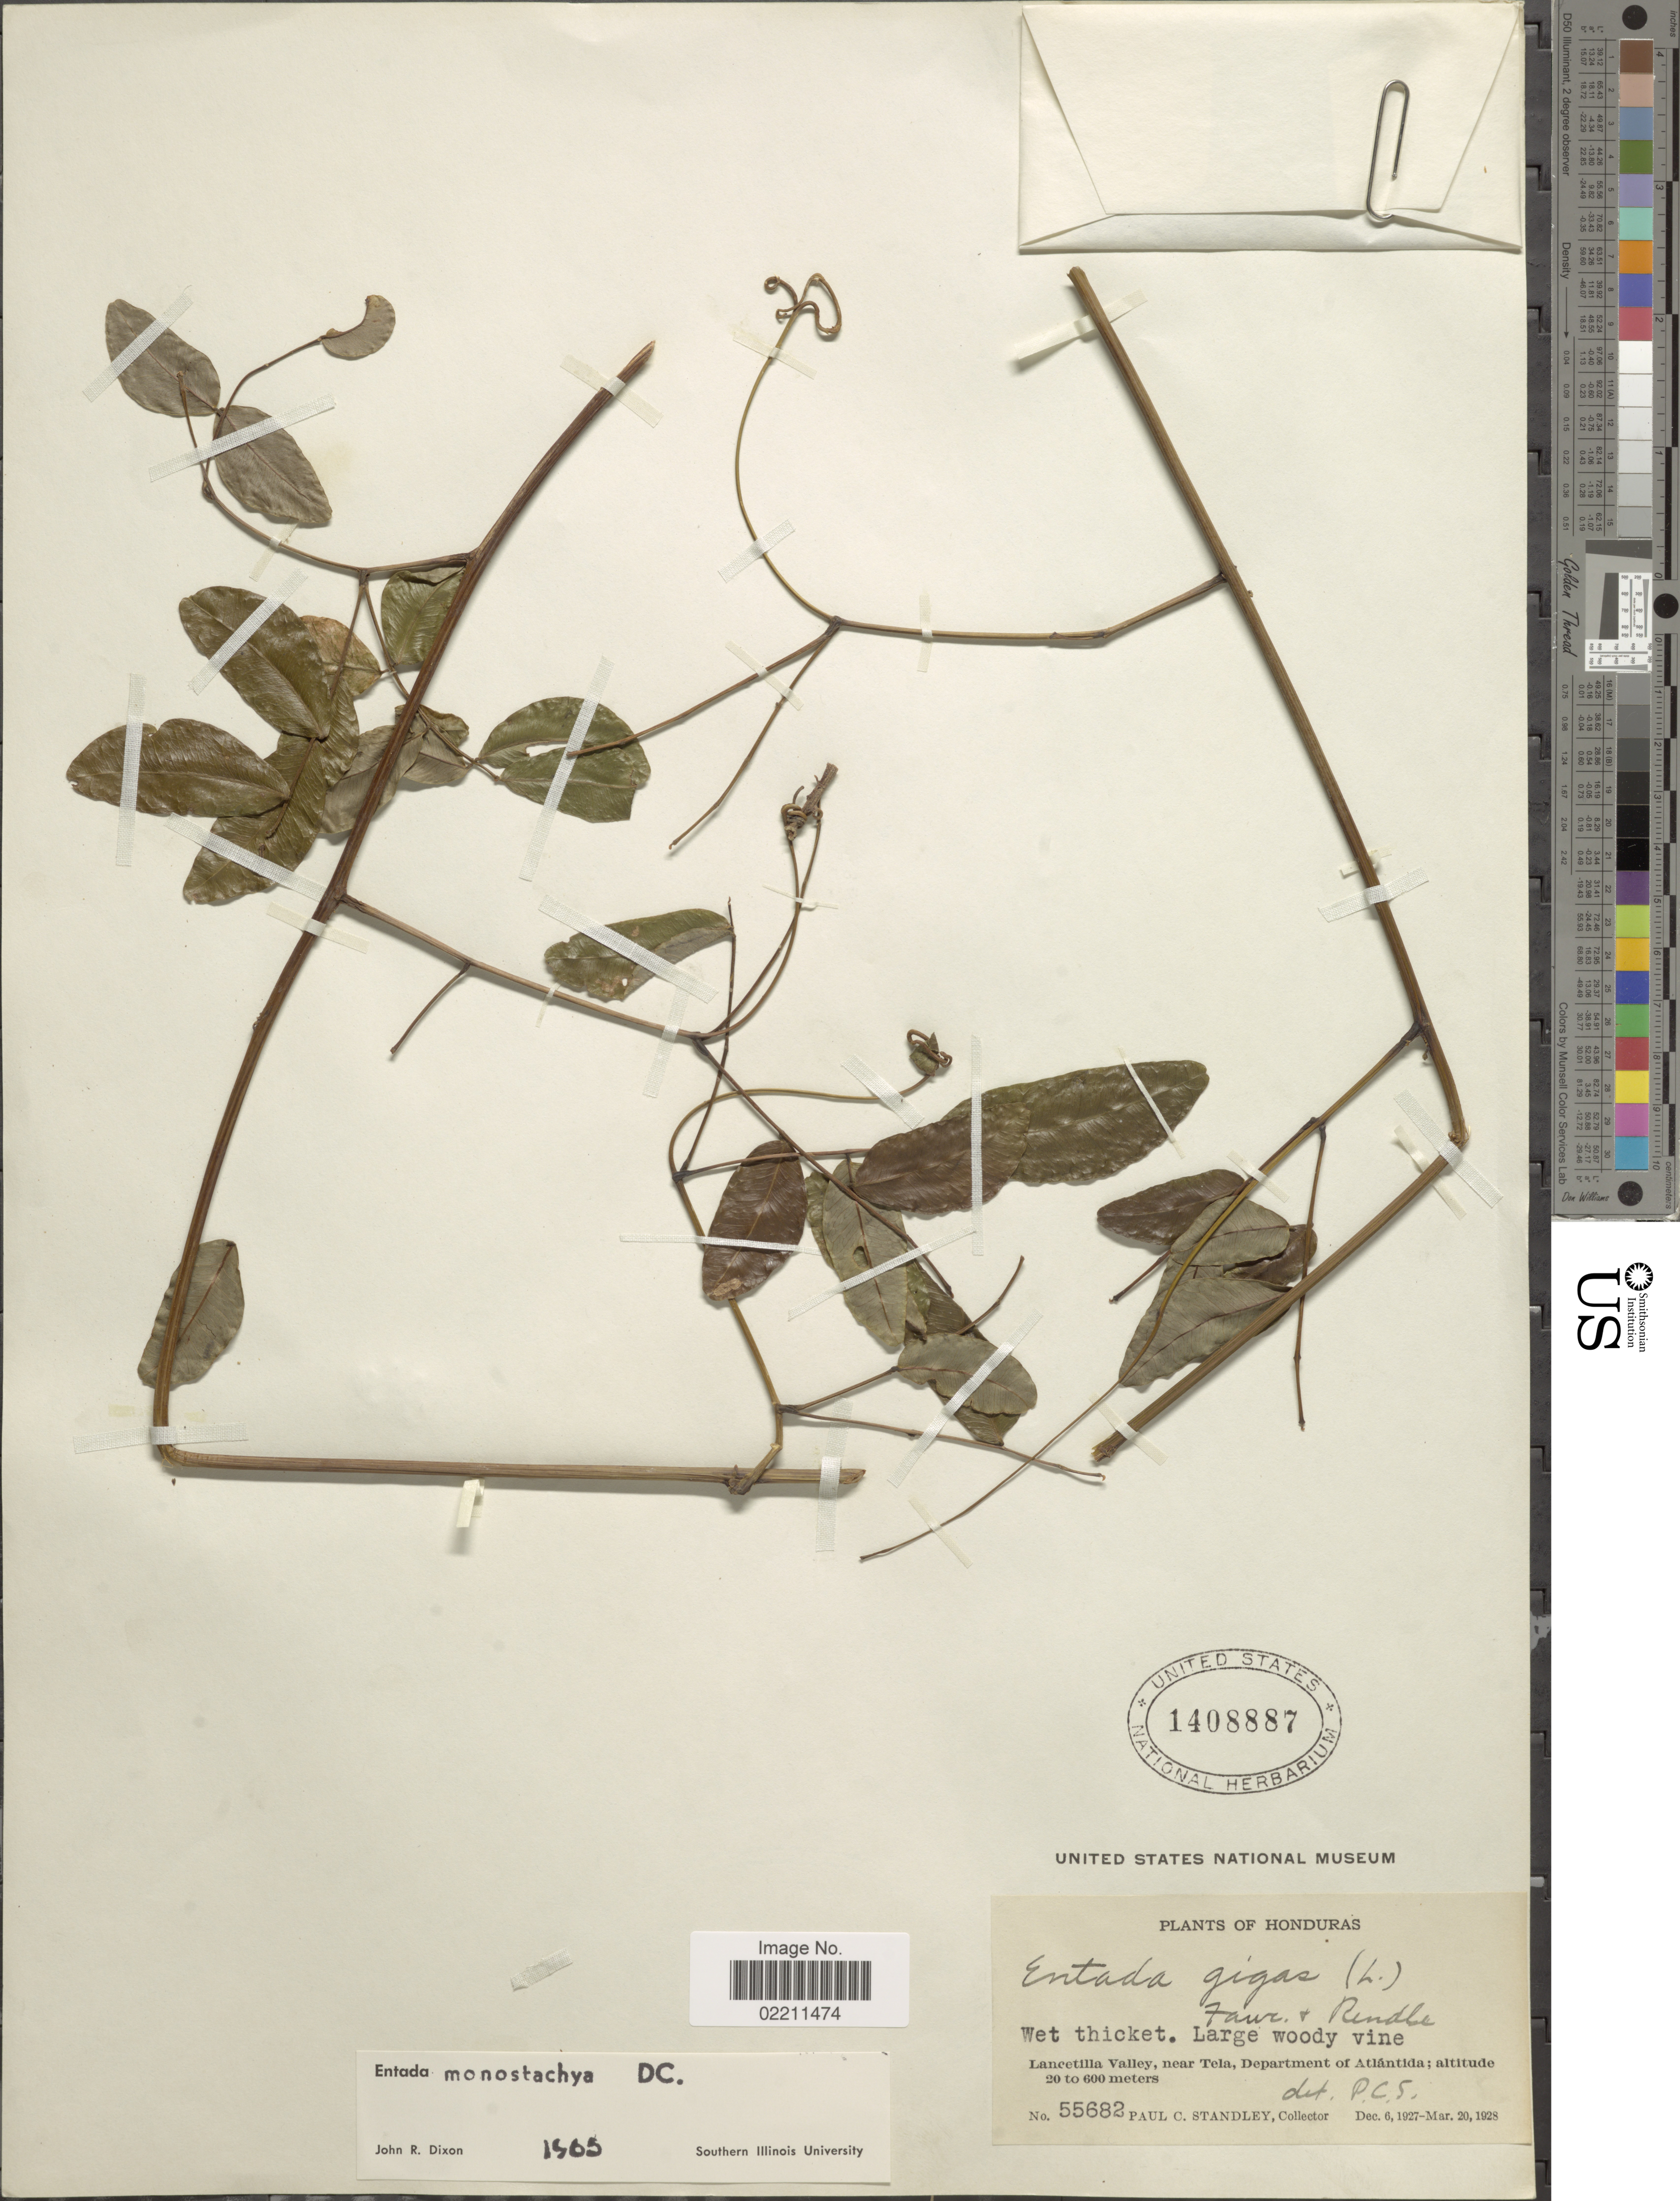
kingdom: Plantae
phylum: Tracheophyta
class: Magnoliopsida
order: Fabales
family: Fabaceae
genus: Entada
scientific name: Entada gigas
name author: (L.) Fawc. & Rendle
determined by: Strong, Mark T., (BOT), Smithsonian Institution - National Museum of Natural History (UNITED STATES)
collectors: P. C. Standley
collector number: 55682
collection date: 1927-12-06/1928-03-20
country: Honduras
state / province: Atlántida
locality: Honduras, Lancetilla Valley, near Tela, Department of Atlantida.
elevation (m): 20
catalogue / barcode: US 1408887